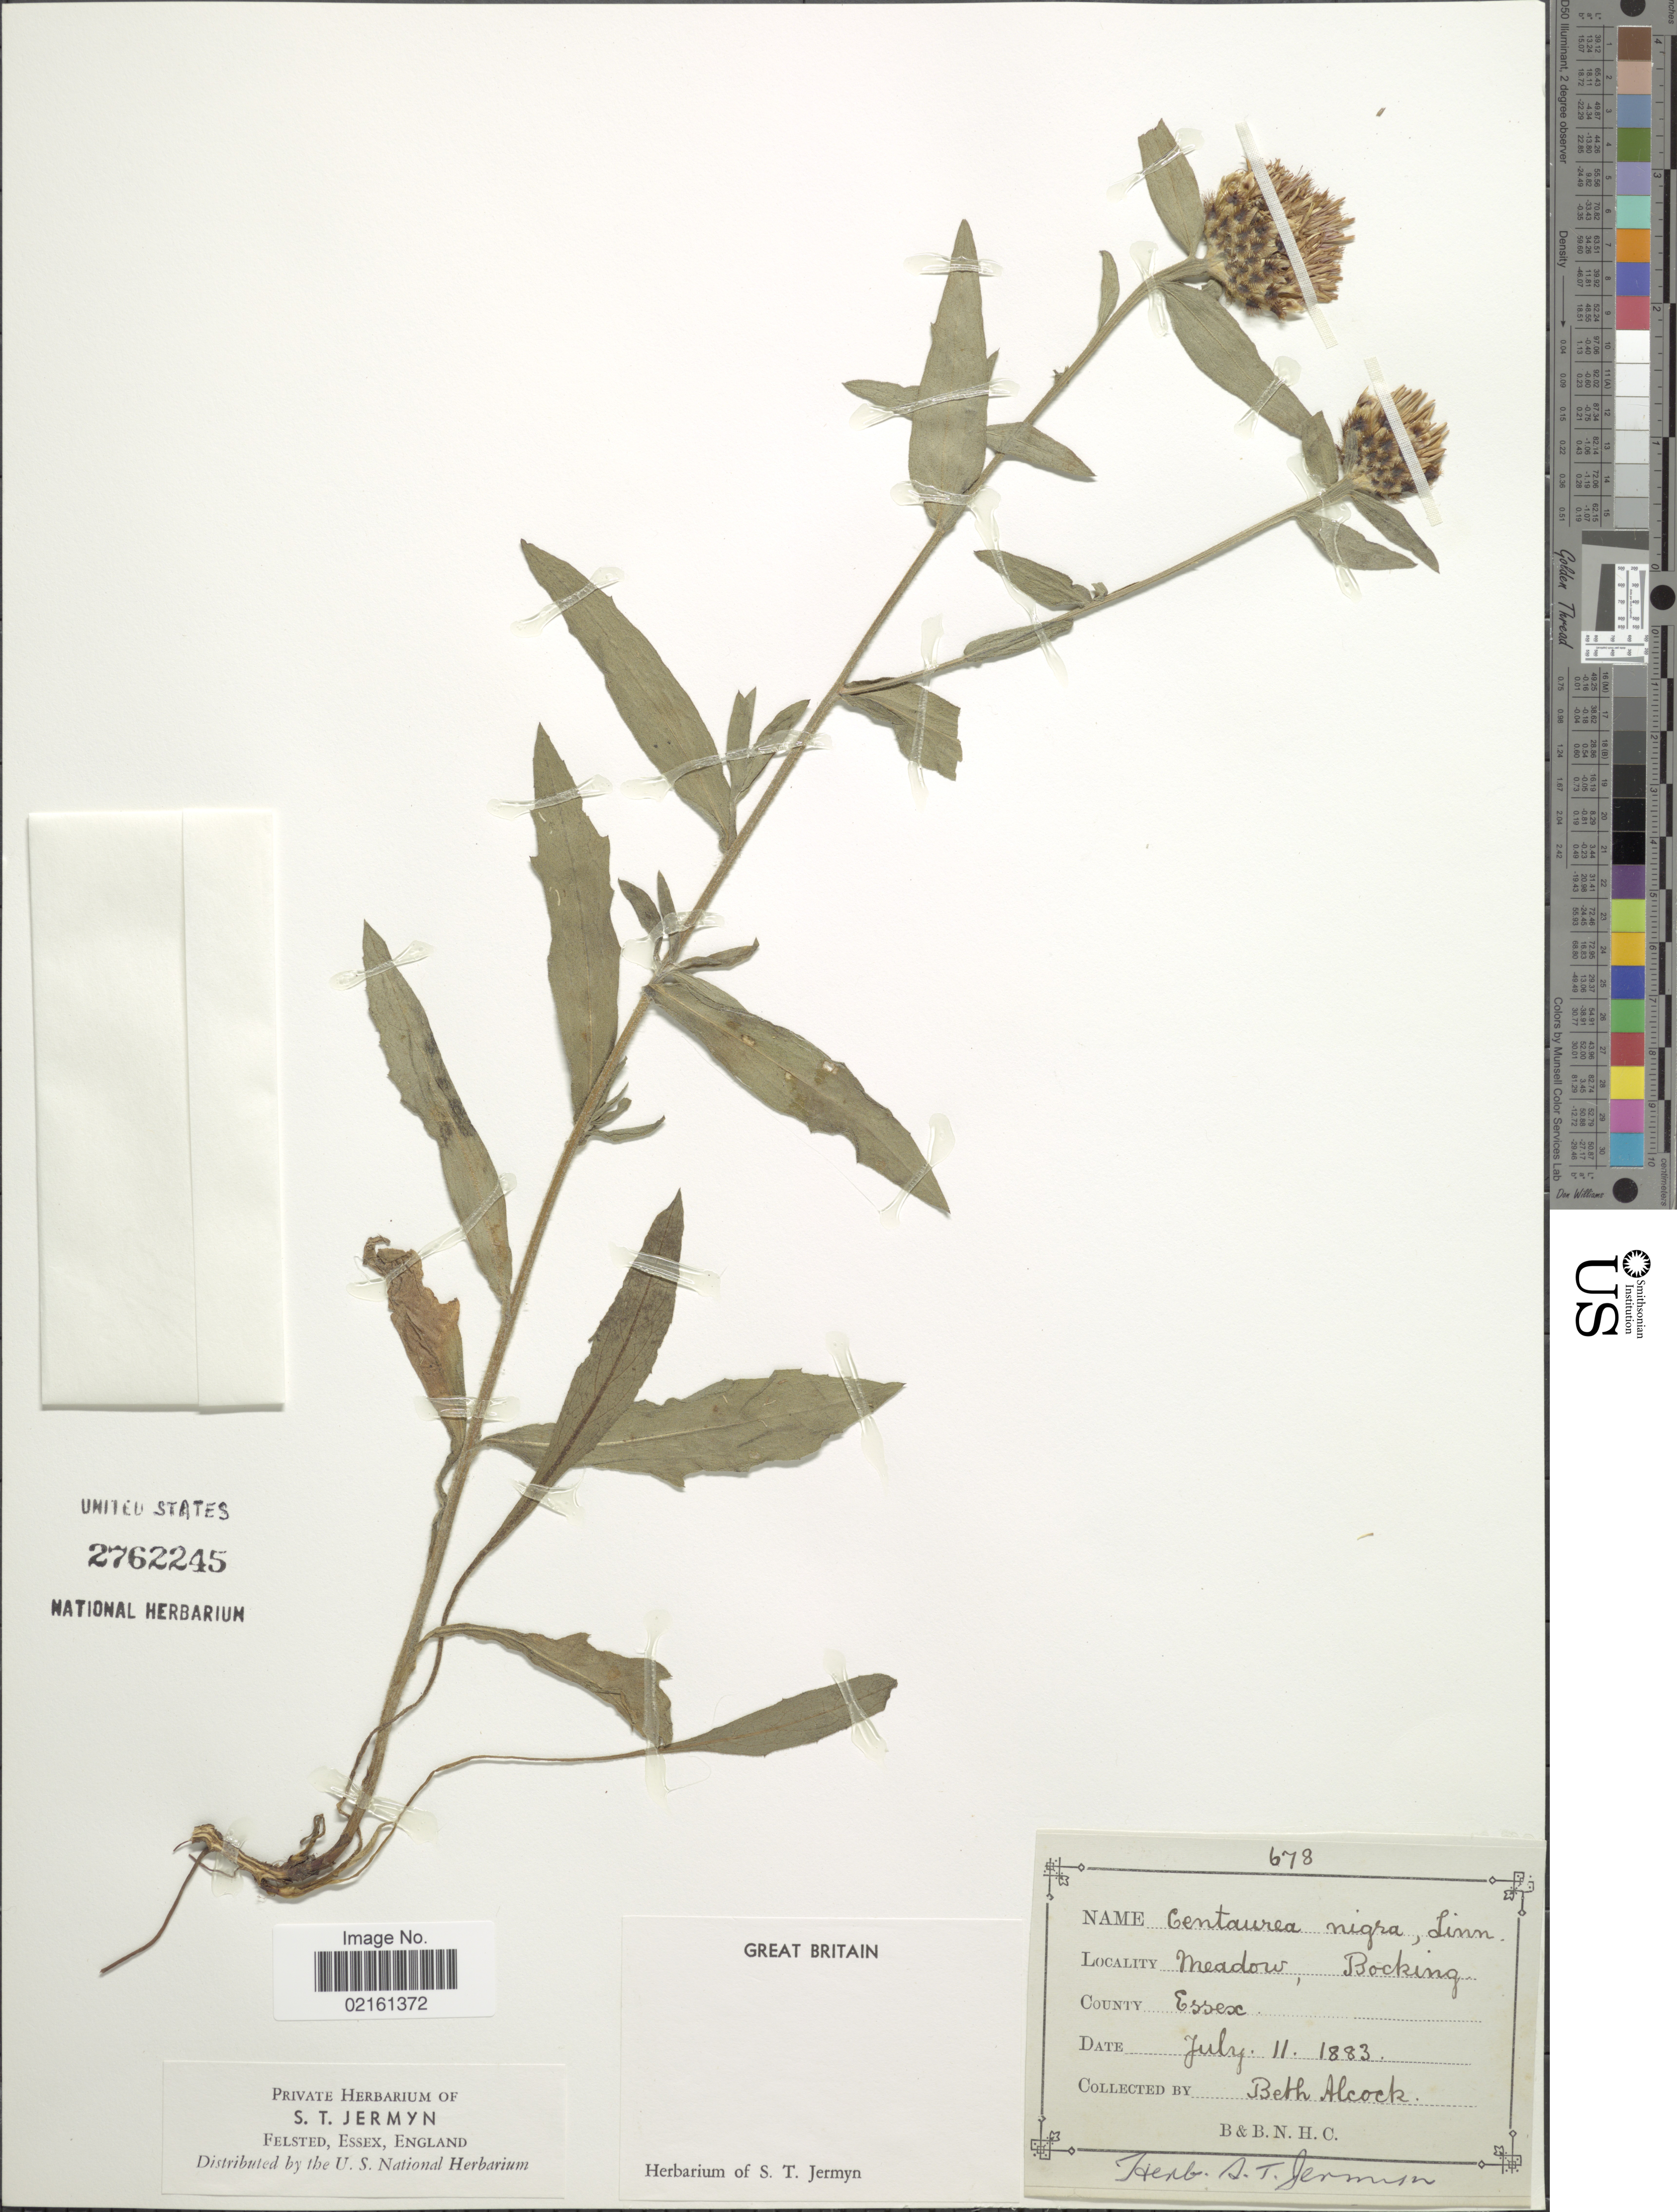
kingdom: Plantae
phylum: Tracheophyta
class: Magnoliopsida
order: Asterales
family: Asteraceae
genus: Centaurea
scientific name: Centaurea nigra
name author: L.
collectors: B. Alcock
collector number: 678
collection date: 1883-07-11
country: United Kingdom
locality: Great Britain, Bocking, County Essex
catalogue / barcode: US 2762245